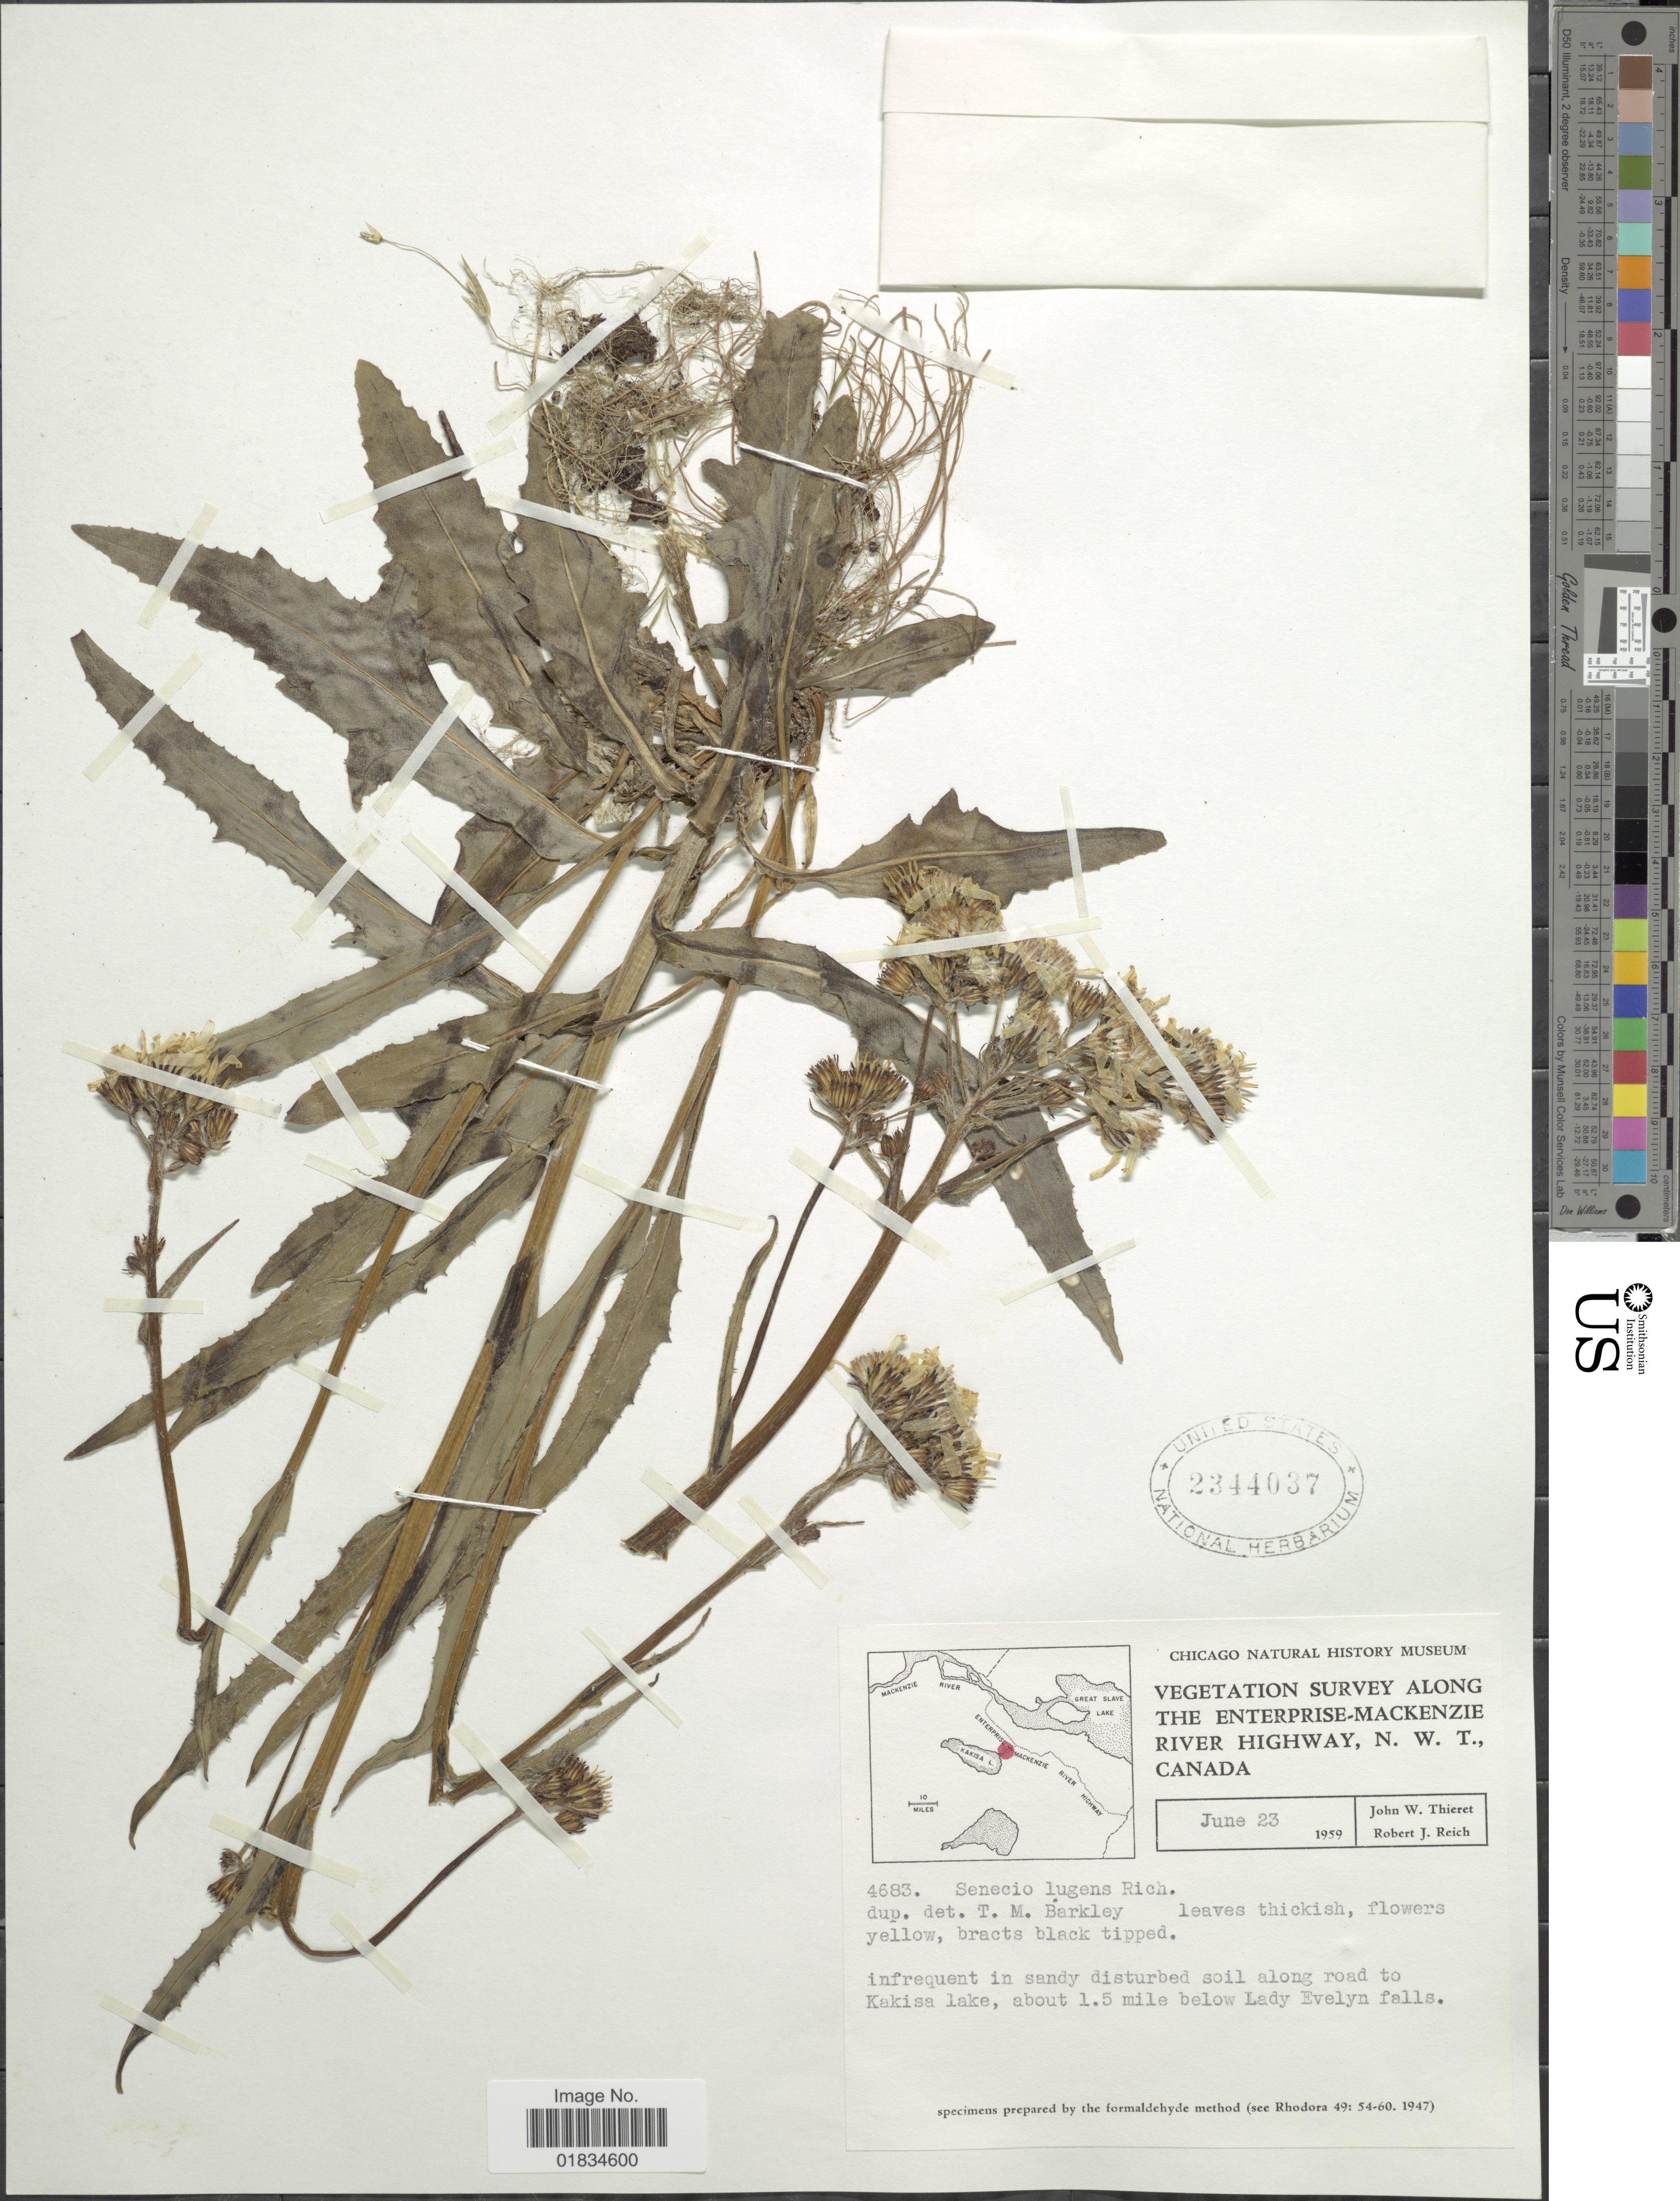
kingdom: Plantae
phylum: Tracheophyta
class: Magnoliopsida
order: Asterales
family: Asteraceae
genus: Senecio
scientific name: Senecio lugens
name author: Richardson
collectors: J. W. Thieret & R. Reich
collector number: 4683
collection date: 1959-06-23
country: Canada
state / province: Northwest Territories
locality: Along the enterprise-Mackenzie River Highway, along road to kakisa Lake, about 1.5 mile below Lady Evelyn Falls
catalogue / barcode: US 2344037